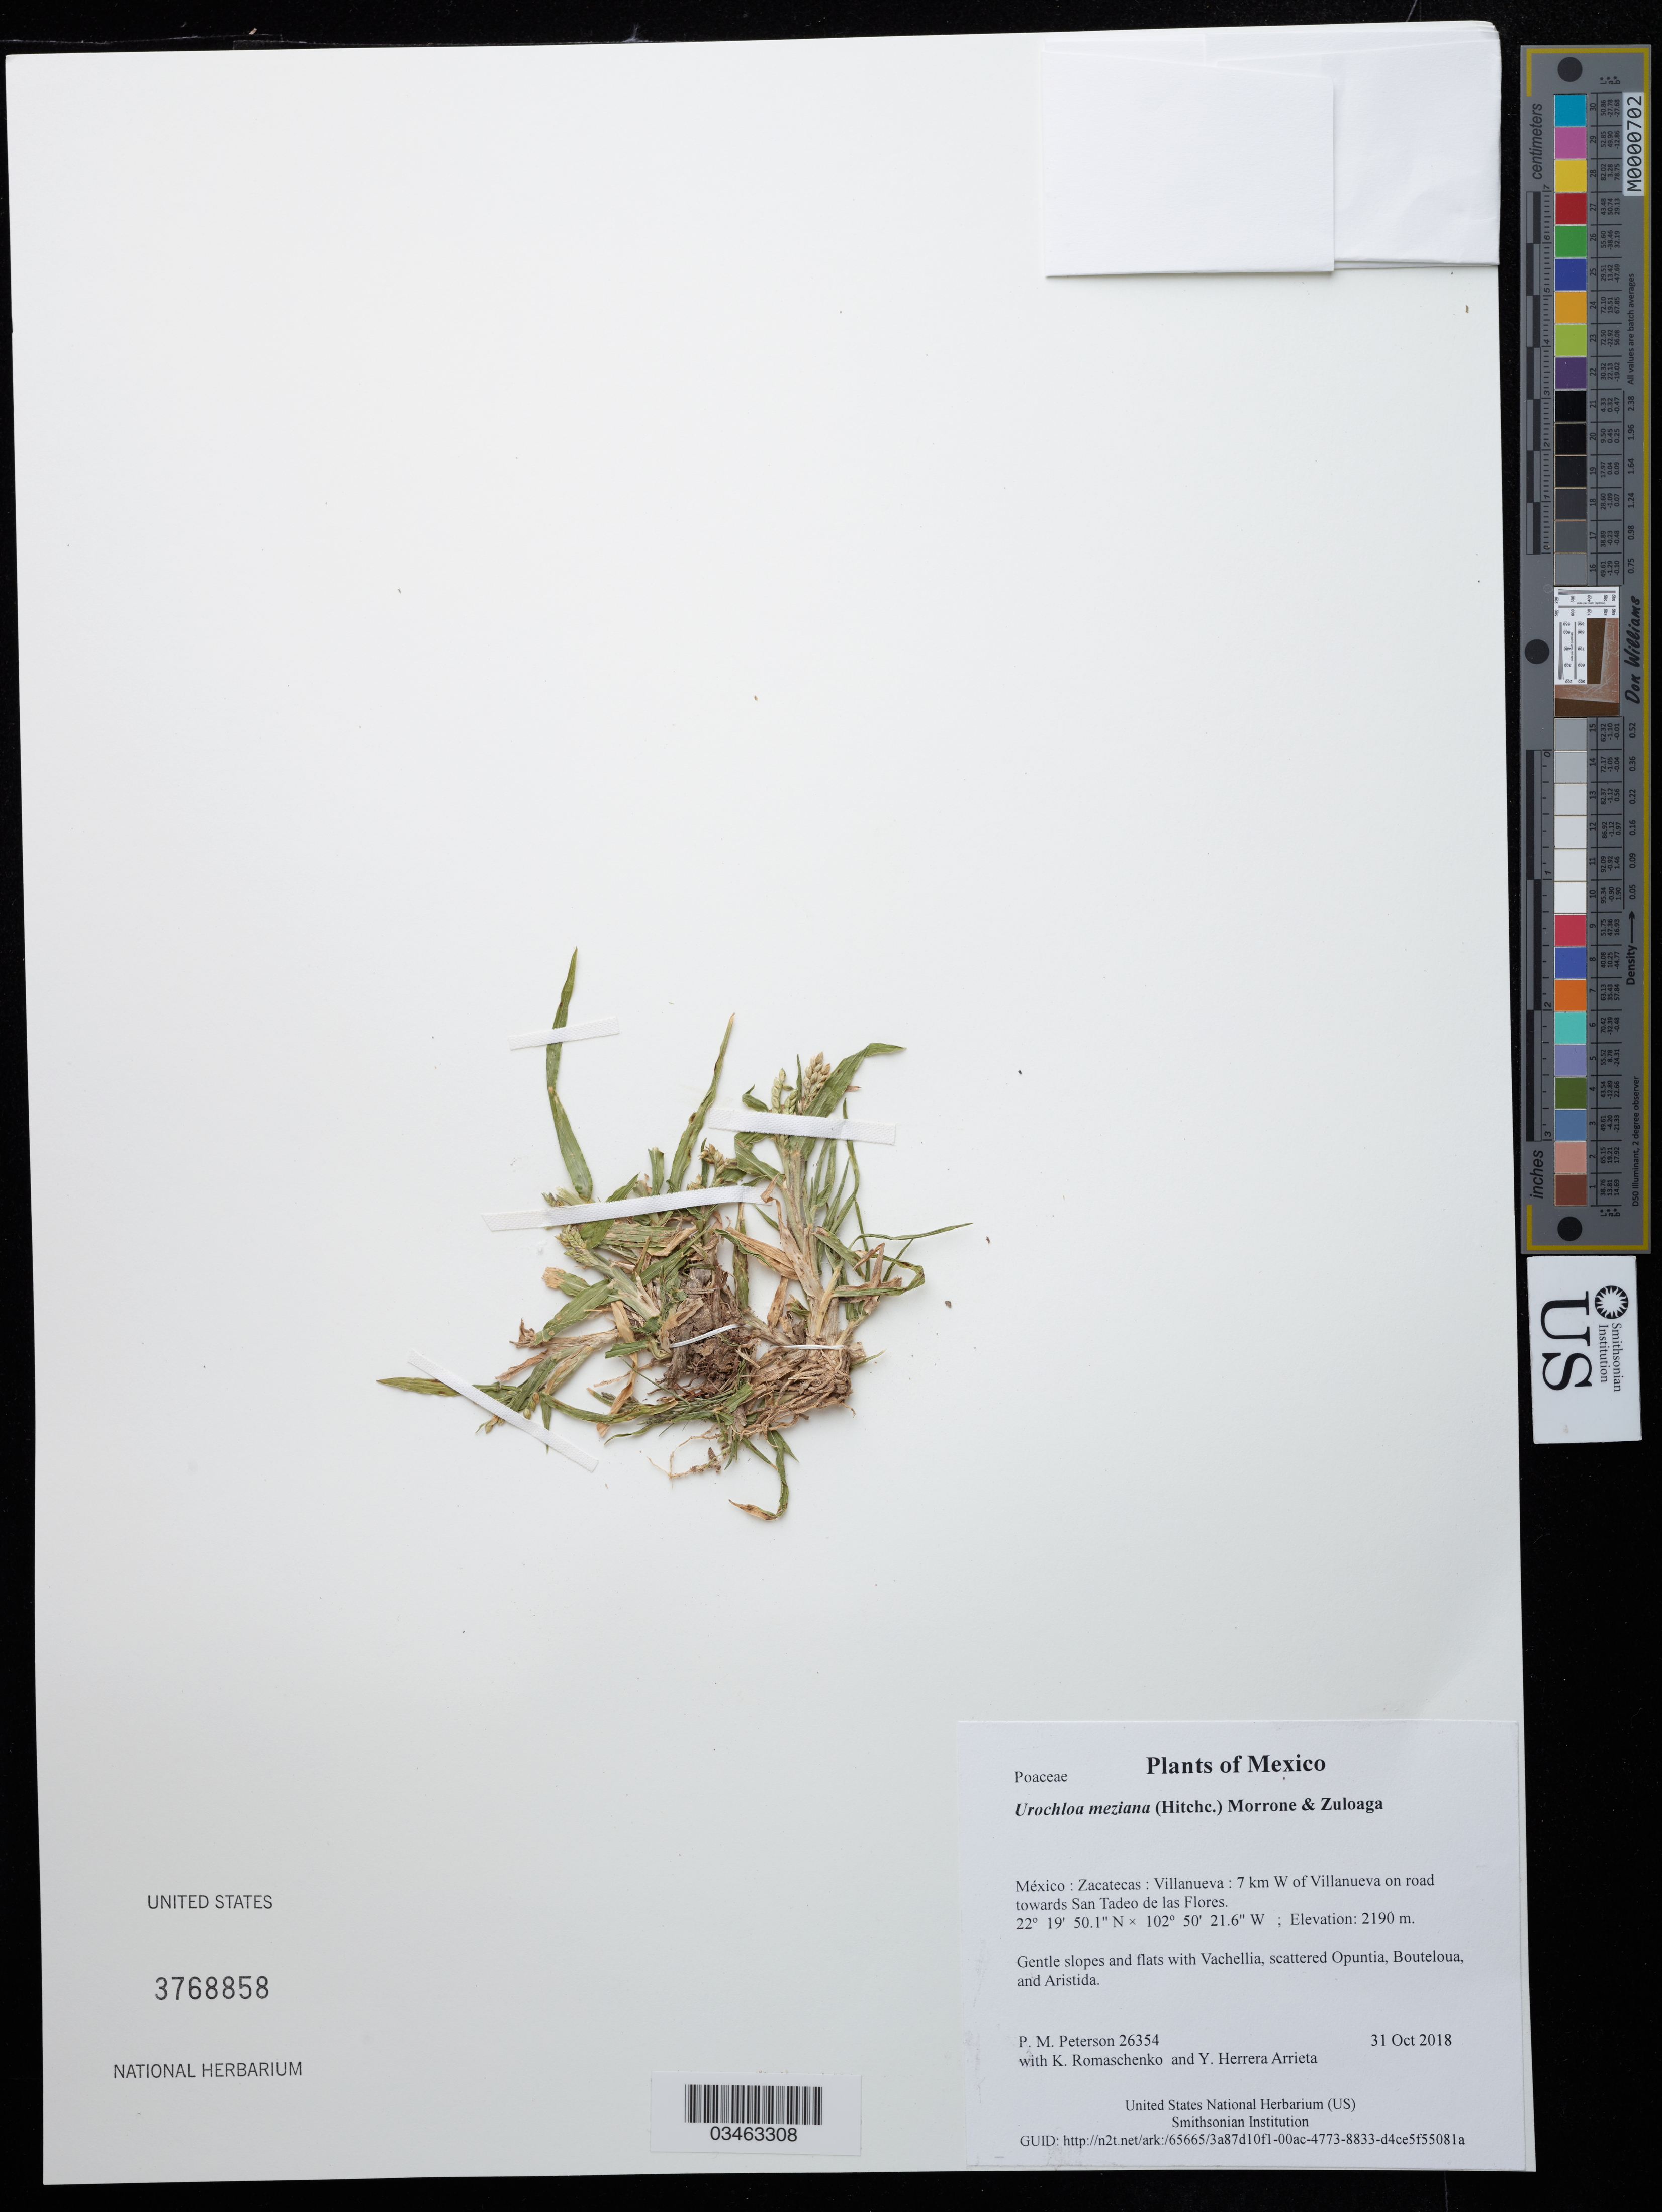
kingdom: Plantae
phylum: Tracheophyta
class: Liliopsida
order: Poales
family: Poaceae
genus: Urochloa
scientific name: Urochloa meziana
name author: (Hitchc.) Morrone & Zuloaga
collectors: P. M. Peterson, K. Romaschenko & Y. Herrera Arrieta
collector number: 26354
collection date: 2018-10-31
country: México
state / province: Zacatecas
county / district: Villanueva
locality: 7 km W of Villanueva on road towards San Tadeo de las Flores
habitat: Gentle slopes and flats with Vachellia, scattered Opuntia, Bouteloua, and Aristida.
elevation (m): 2190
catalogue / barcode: US 3768858